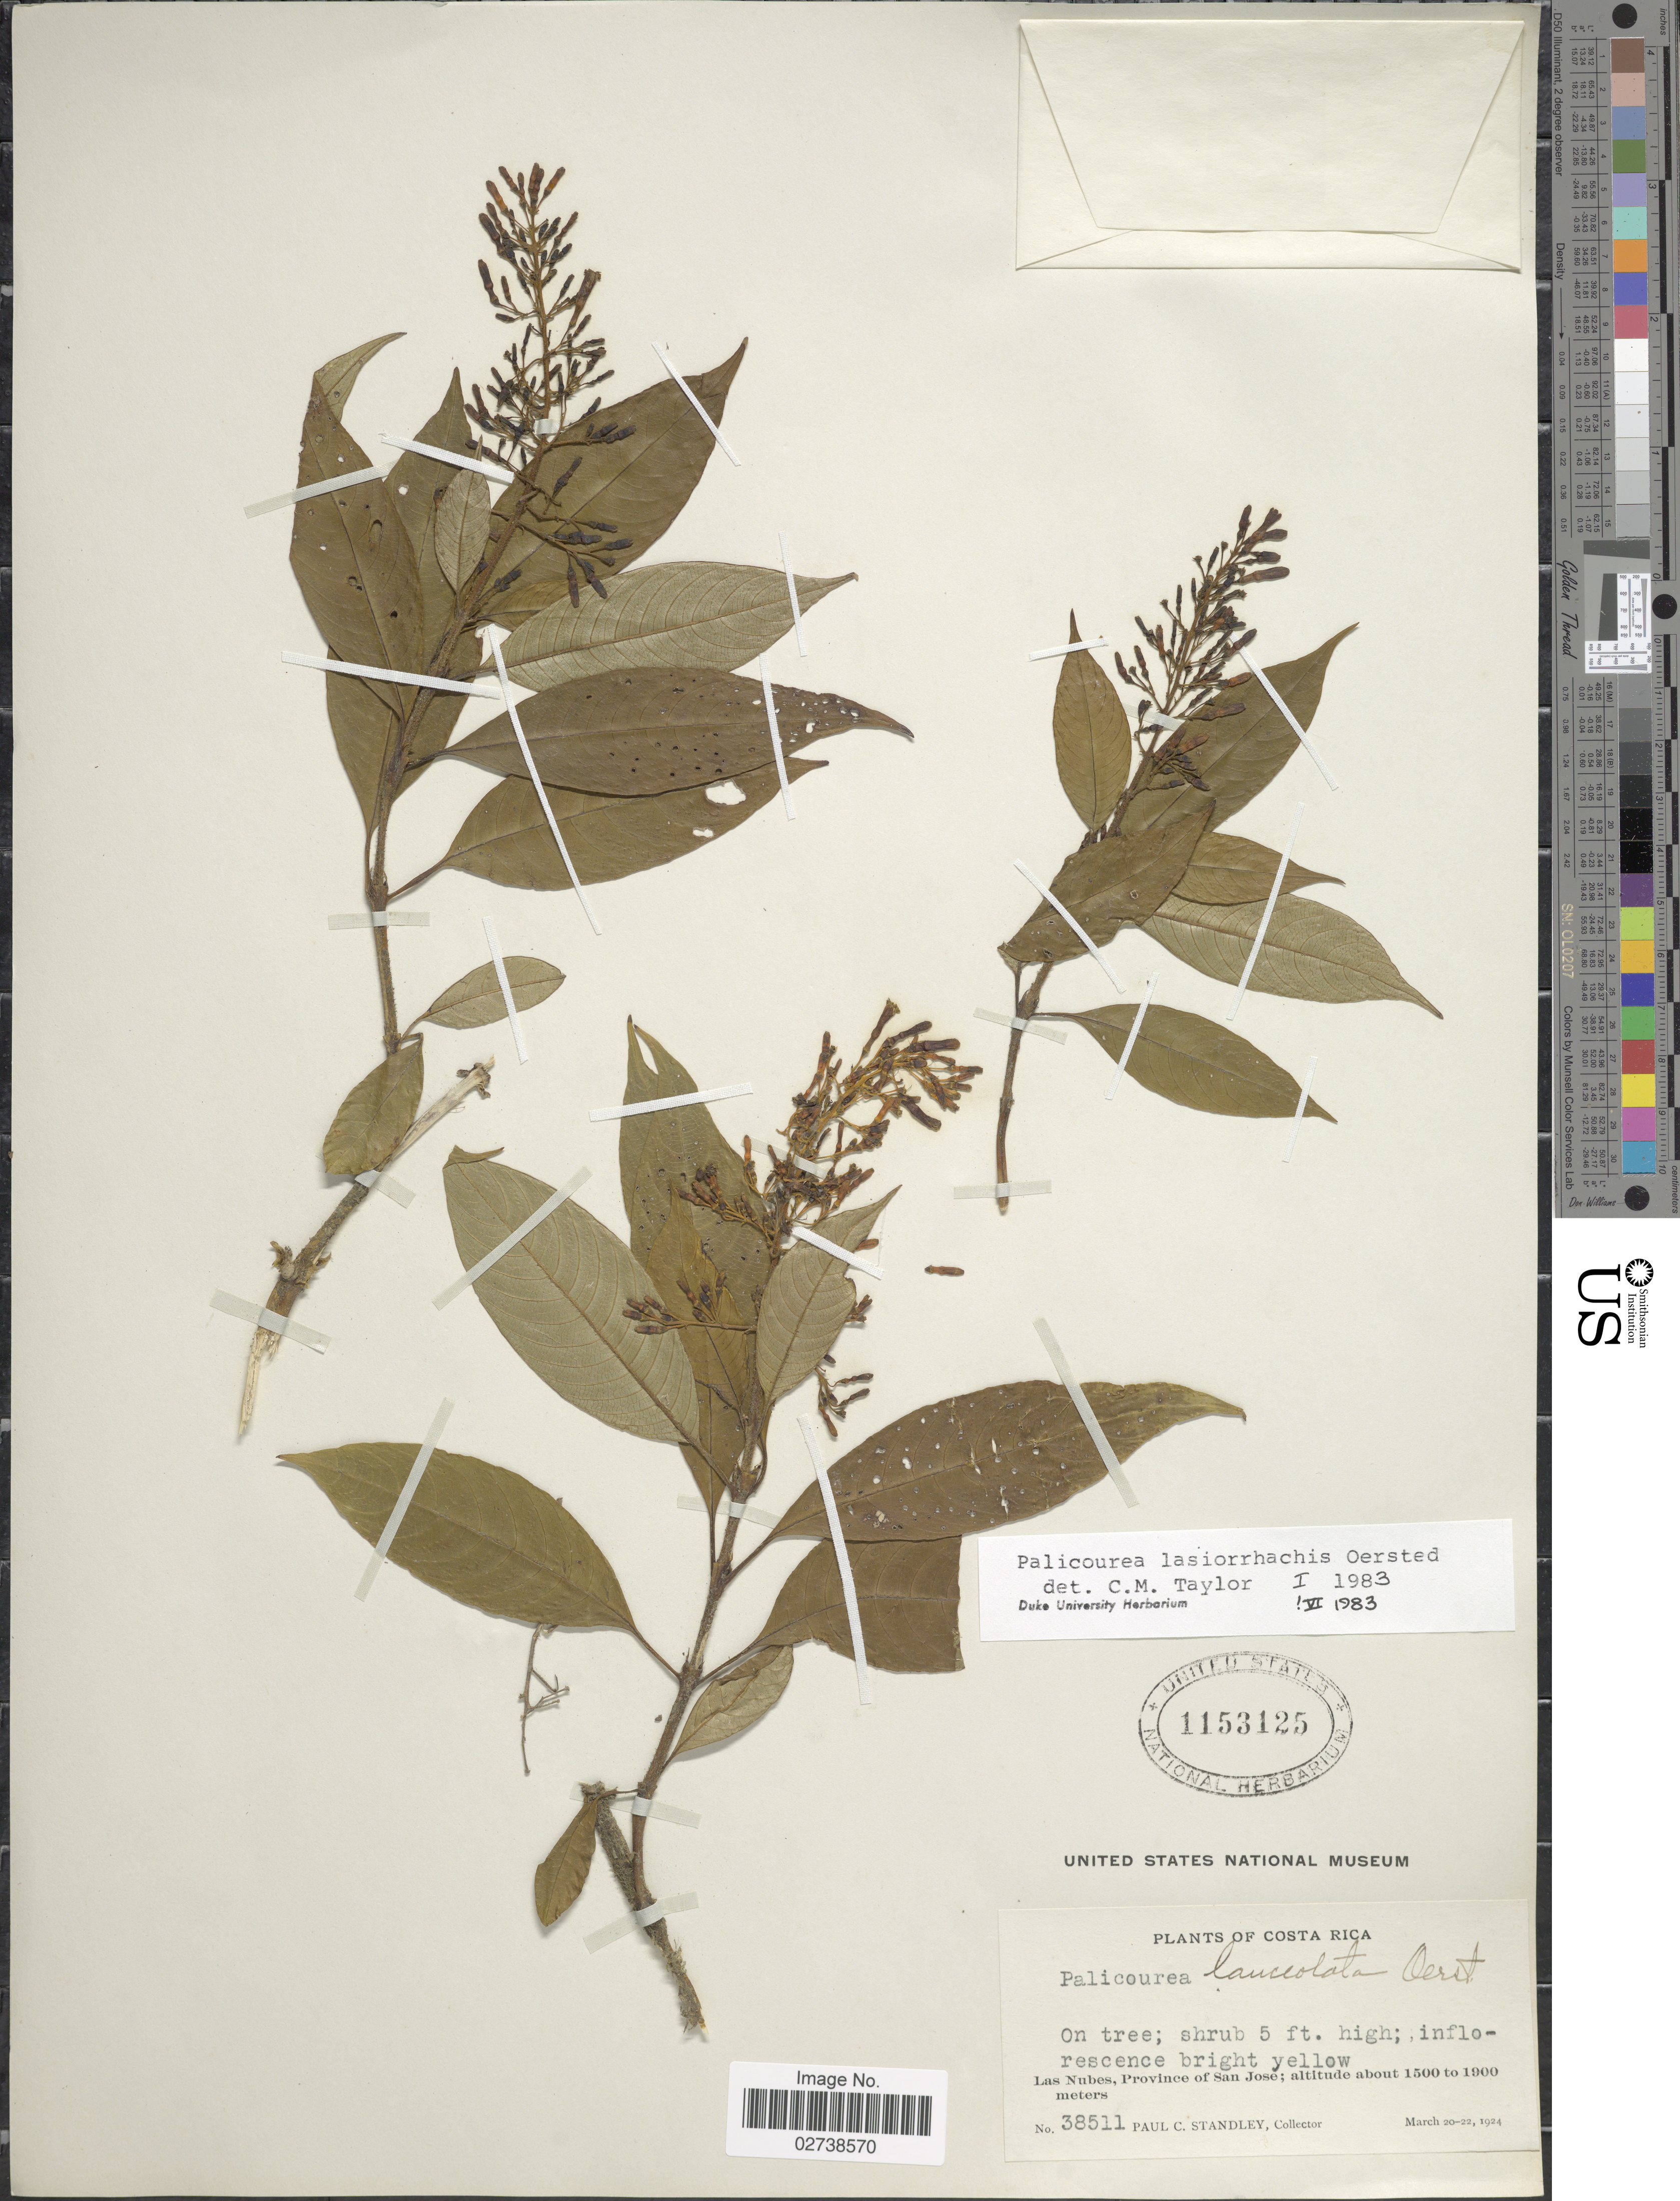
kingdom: Plantae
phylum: Tracheophyta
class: Magnoliopsida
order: Gentianales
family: Rubiaceae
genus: Palicourea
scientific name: Palicourea lasiorrhachis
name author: Oerst.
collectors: P. C. Standley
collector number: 38511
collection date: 1924-03-20/1924-03-22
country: Costa Rica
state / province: San José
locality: On tree; Las Nubes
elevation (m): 1500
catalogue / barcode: US 1153125